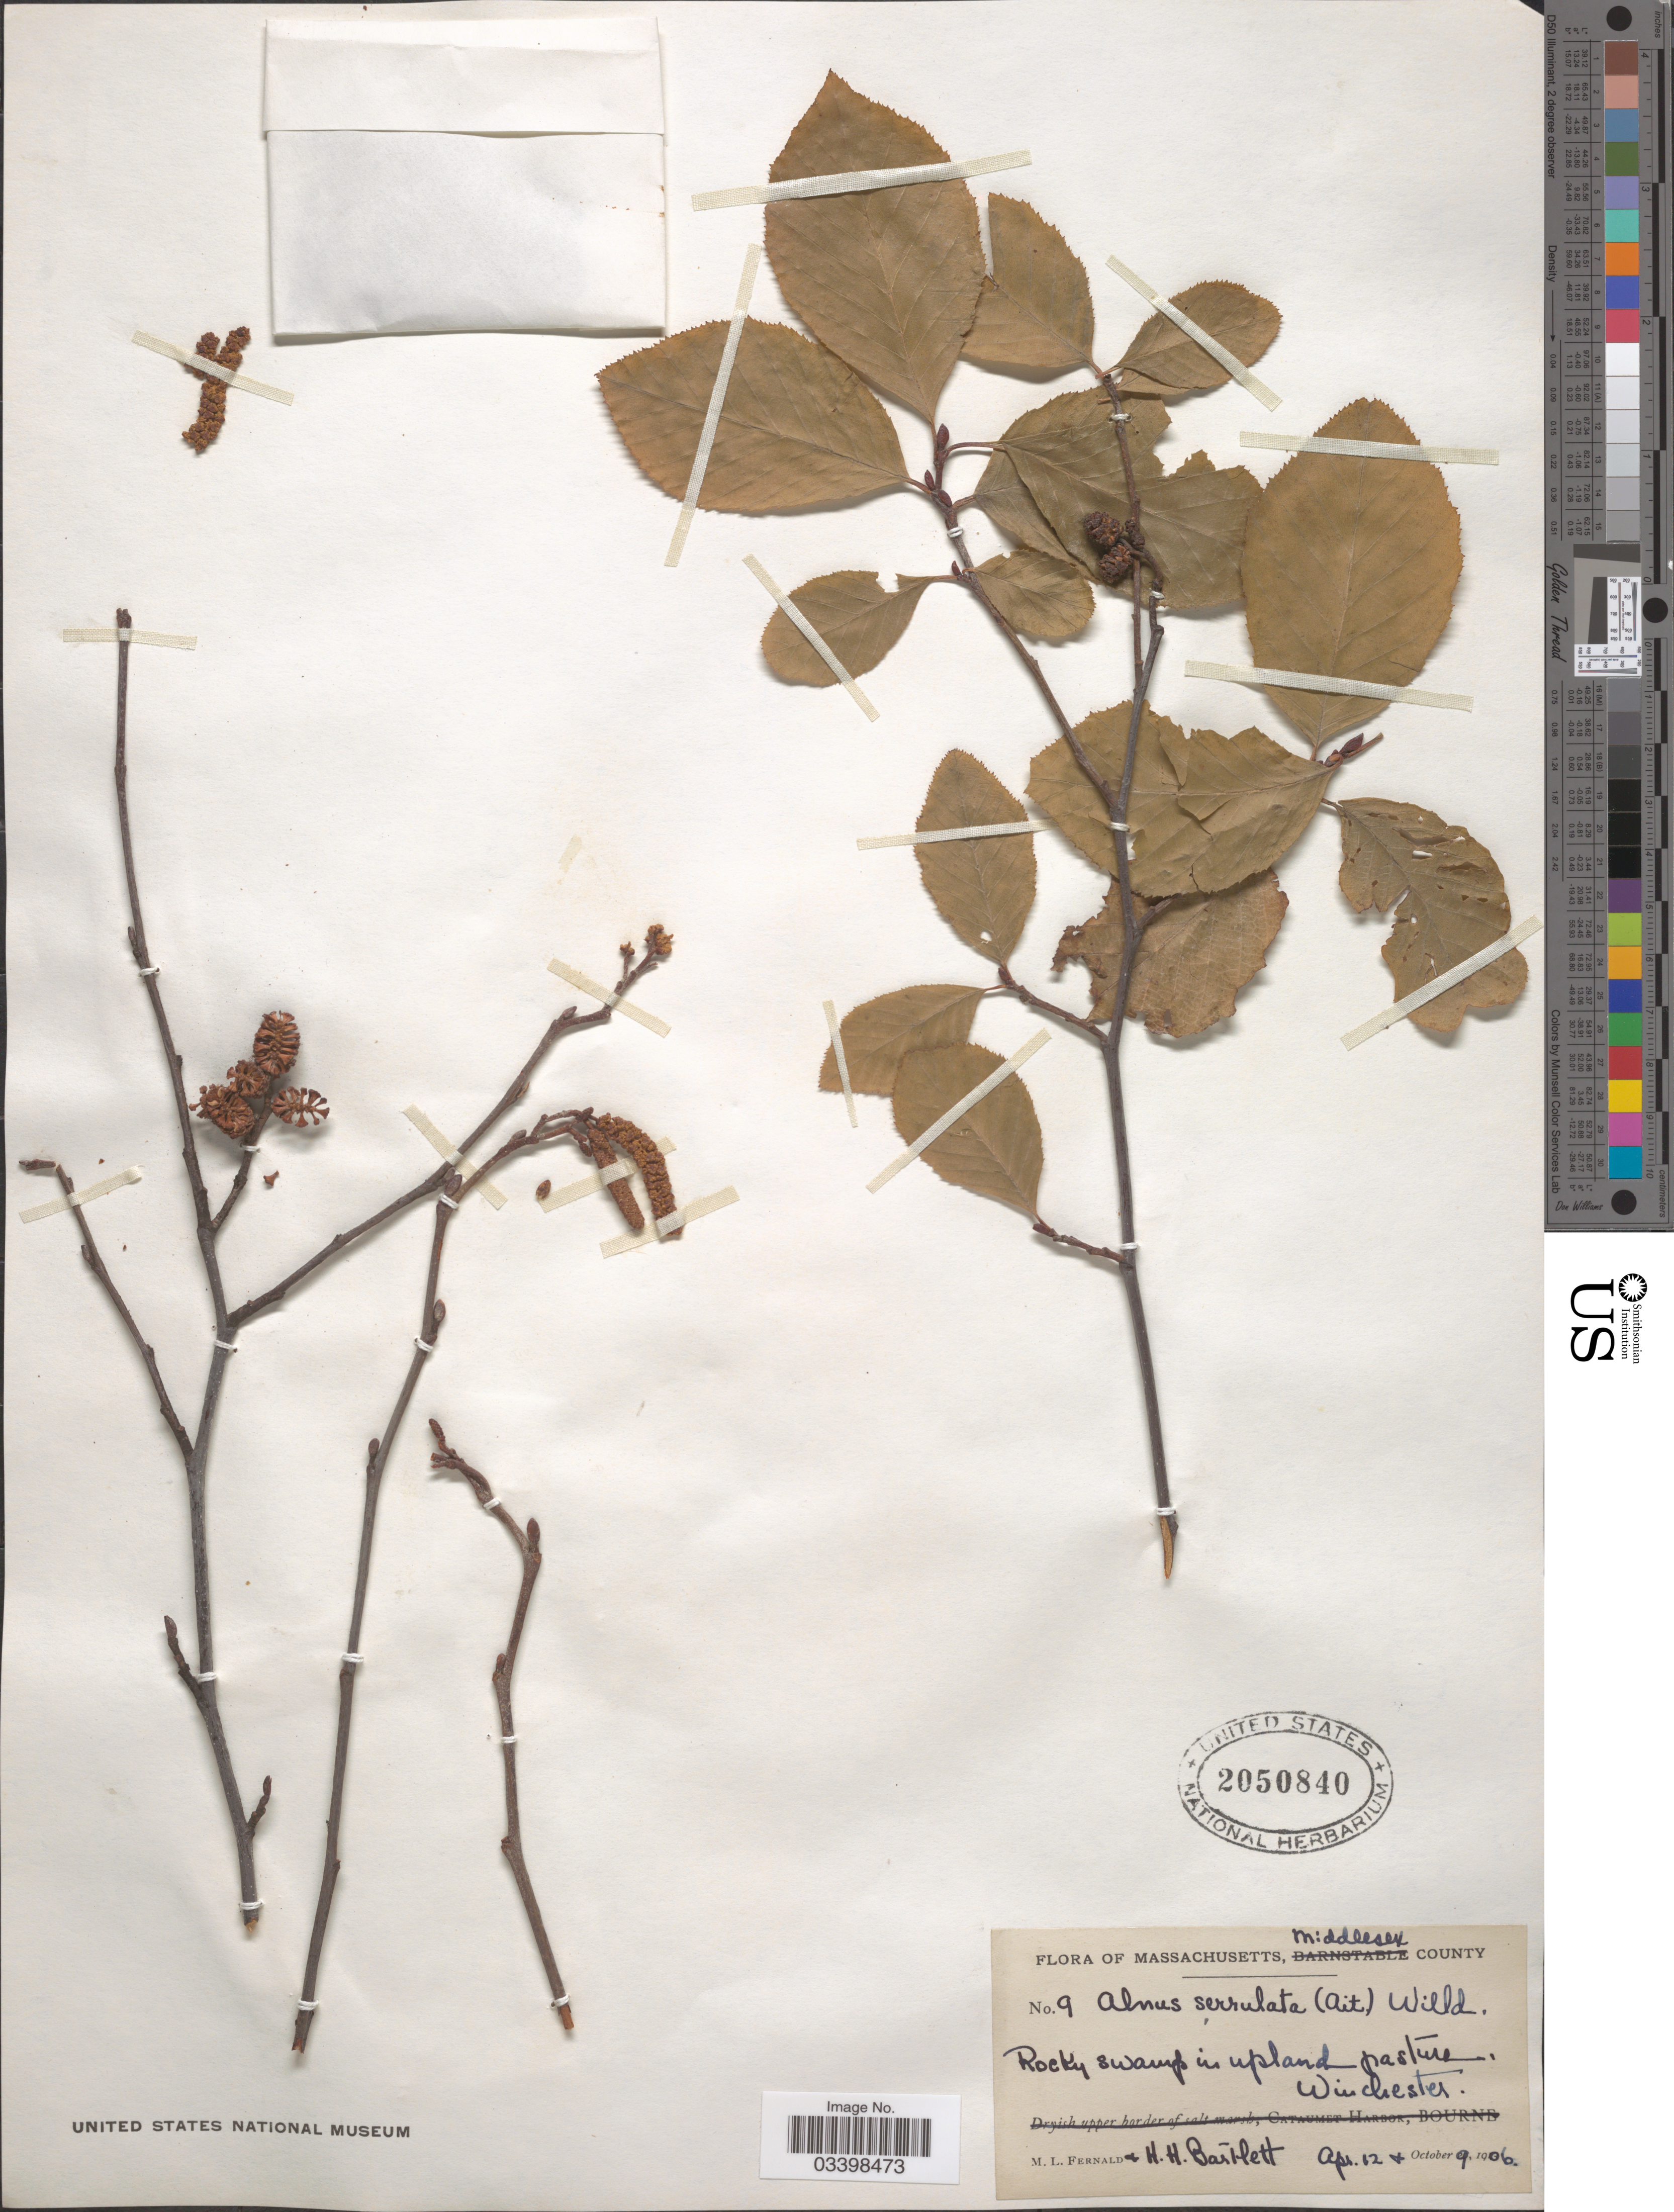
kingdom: Plantae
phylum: Tracheophyta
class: Magnoliopsida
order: Fagales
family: Betulaceae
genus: Alnus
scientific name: Alnus serrulata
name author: (Aiton) Willd.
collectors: M. L. Fernald & H. H. Bartlett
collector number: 9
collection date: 1906-04-12/1906-10-09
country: United States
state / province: Massachusetts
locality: Middlesex County. Rocky swamp in upland pasture. Winchester.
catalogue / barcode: US 2050840